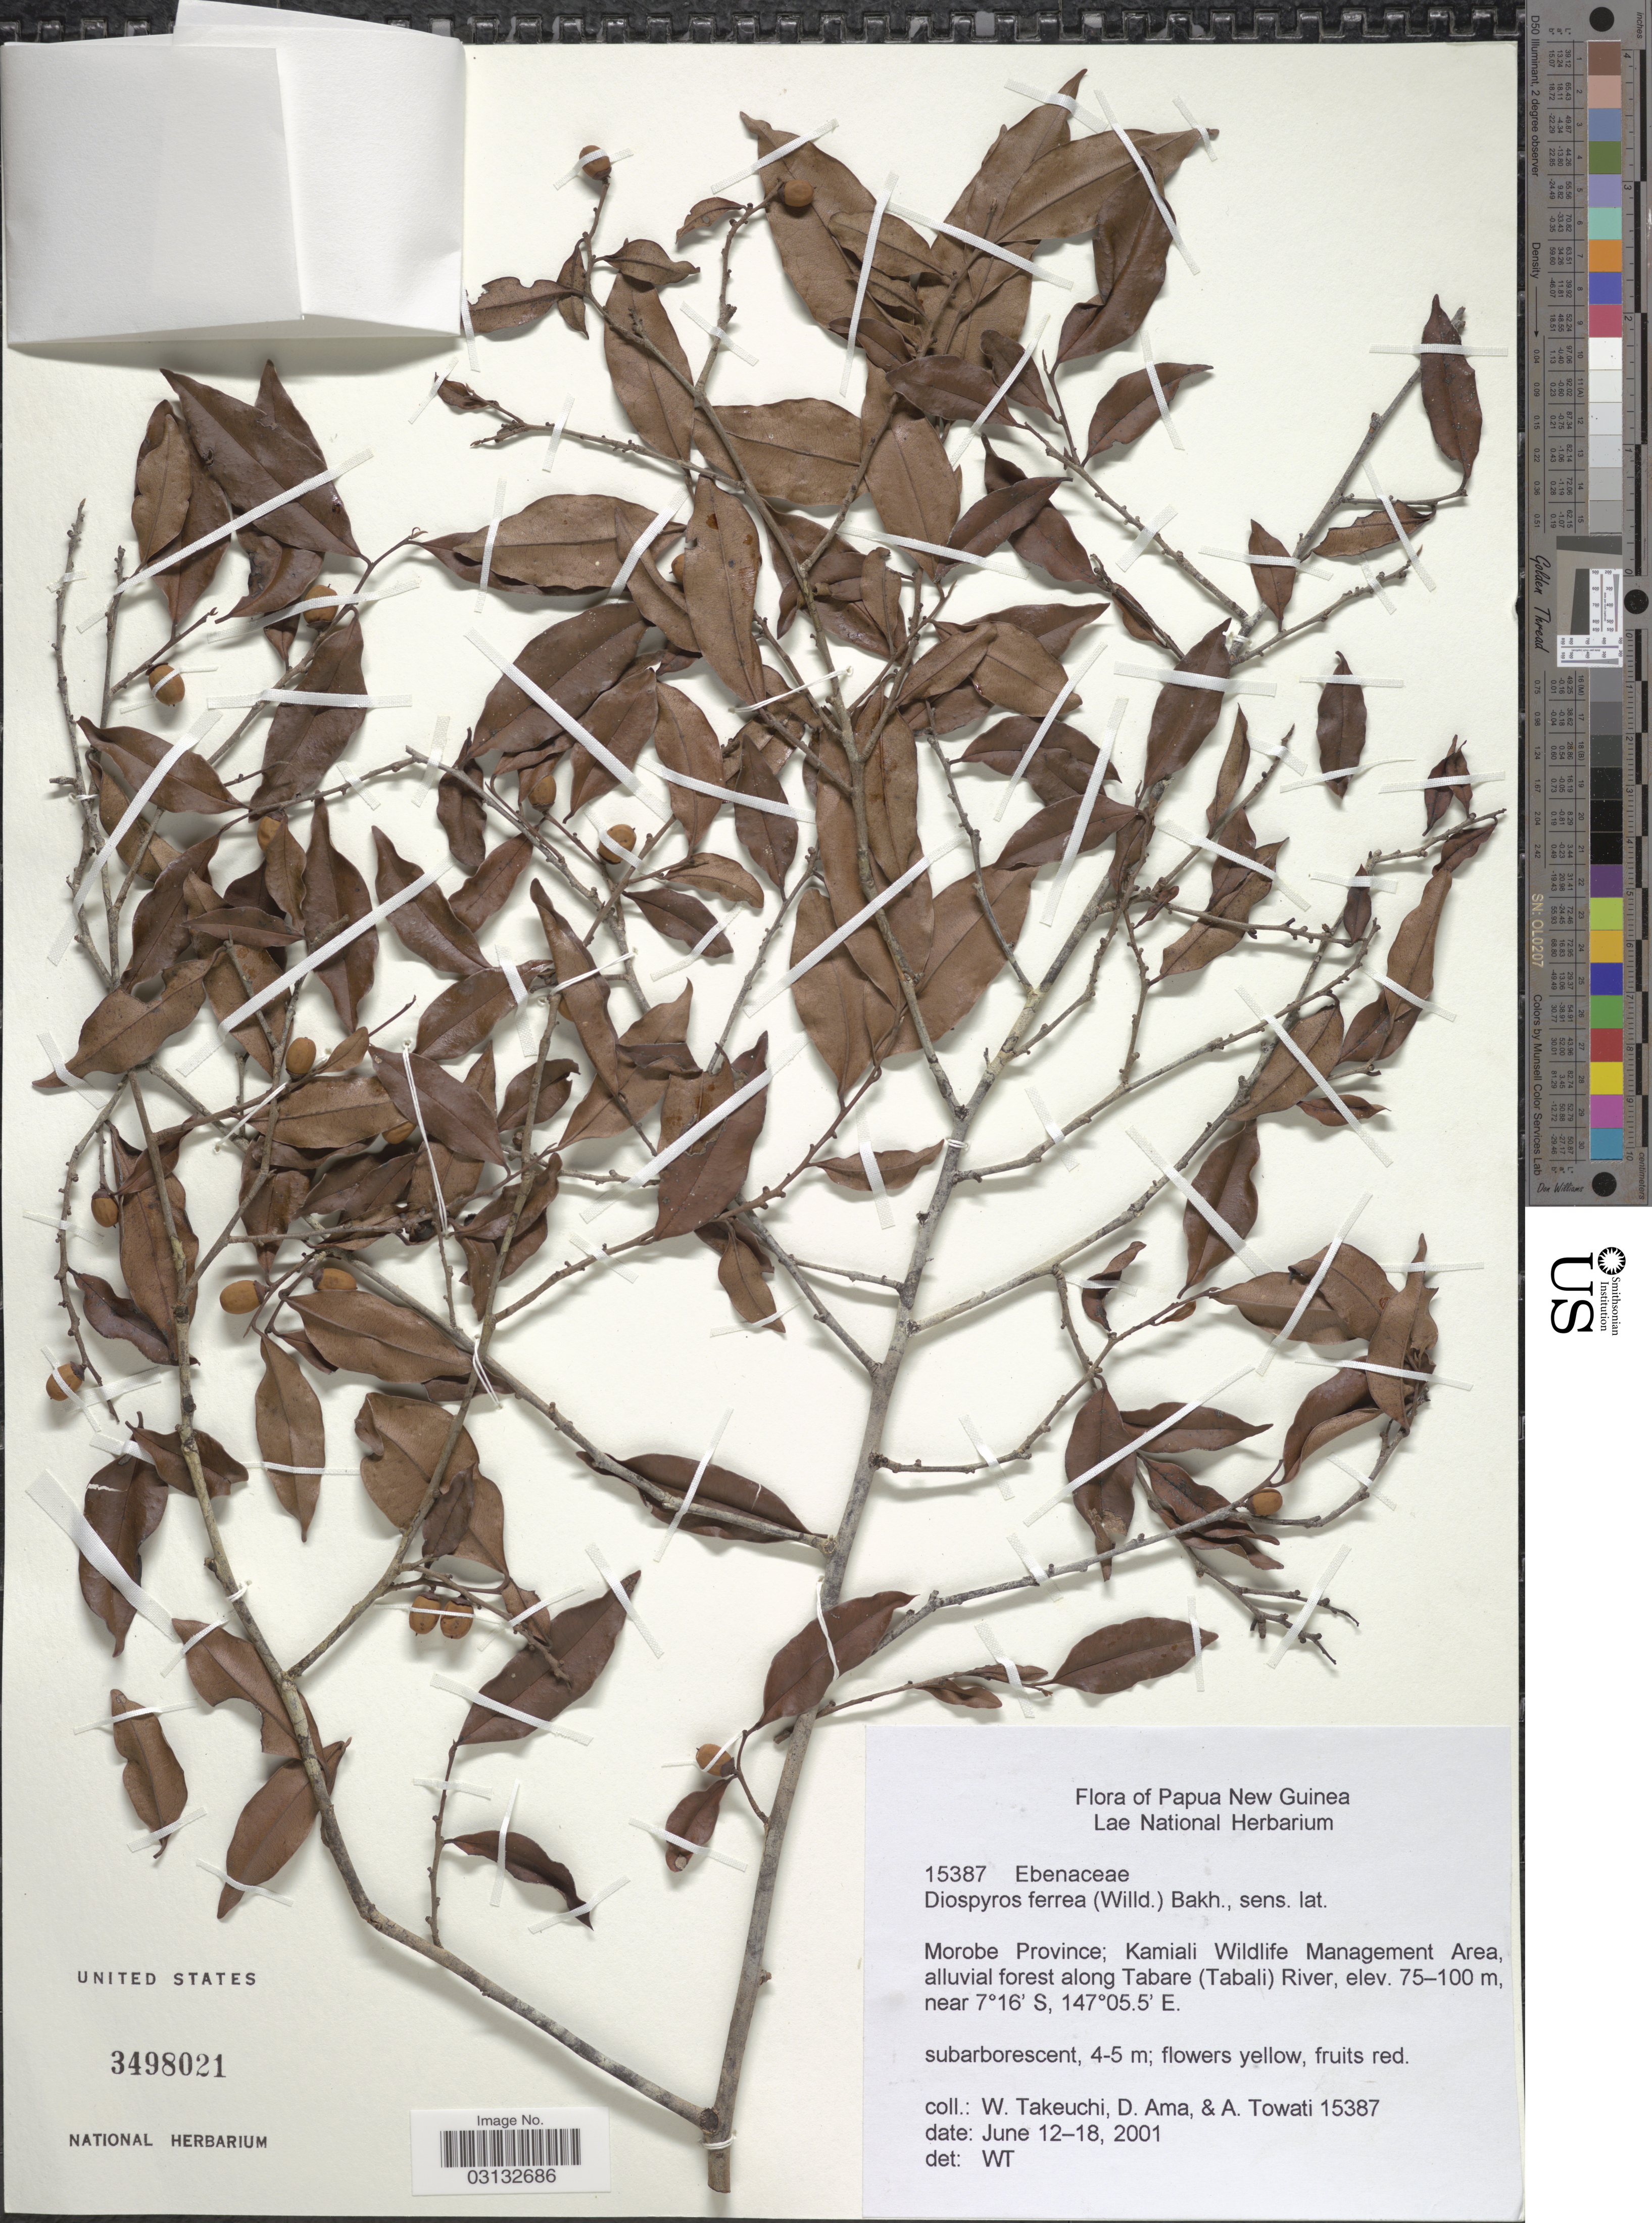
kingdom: Plantae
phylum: Tracheophyta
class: Magnoliopsida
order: Ericales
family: Ebenaceae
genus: Diospyros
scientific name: Diospyros ferrea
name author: (Willd.) Bakh.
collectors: W. Takeuchi, D. Ama & A. Towati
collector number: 15387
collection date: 2001-06-12/2001-06-18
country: Papua New Guinea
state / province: Morobe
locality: Morobe Province; Kamiali Wildlife Management Area, alluvial forest along Tabare (Tabali) River.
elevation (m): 75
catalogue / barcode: US 3498021